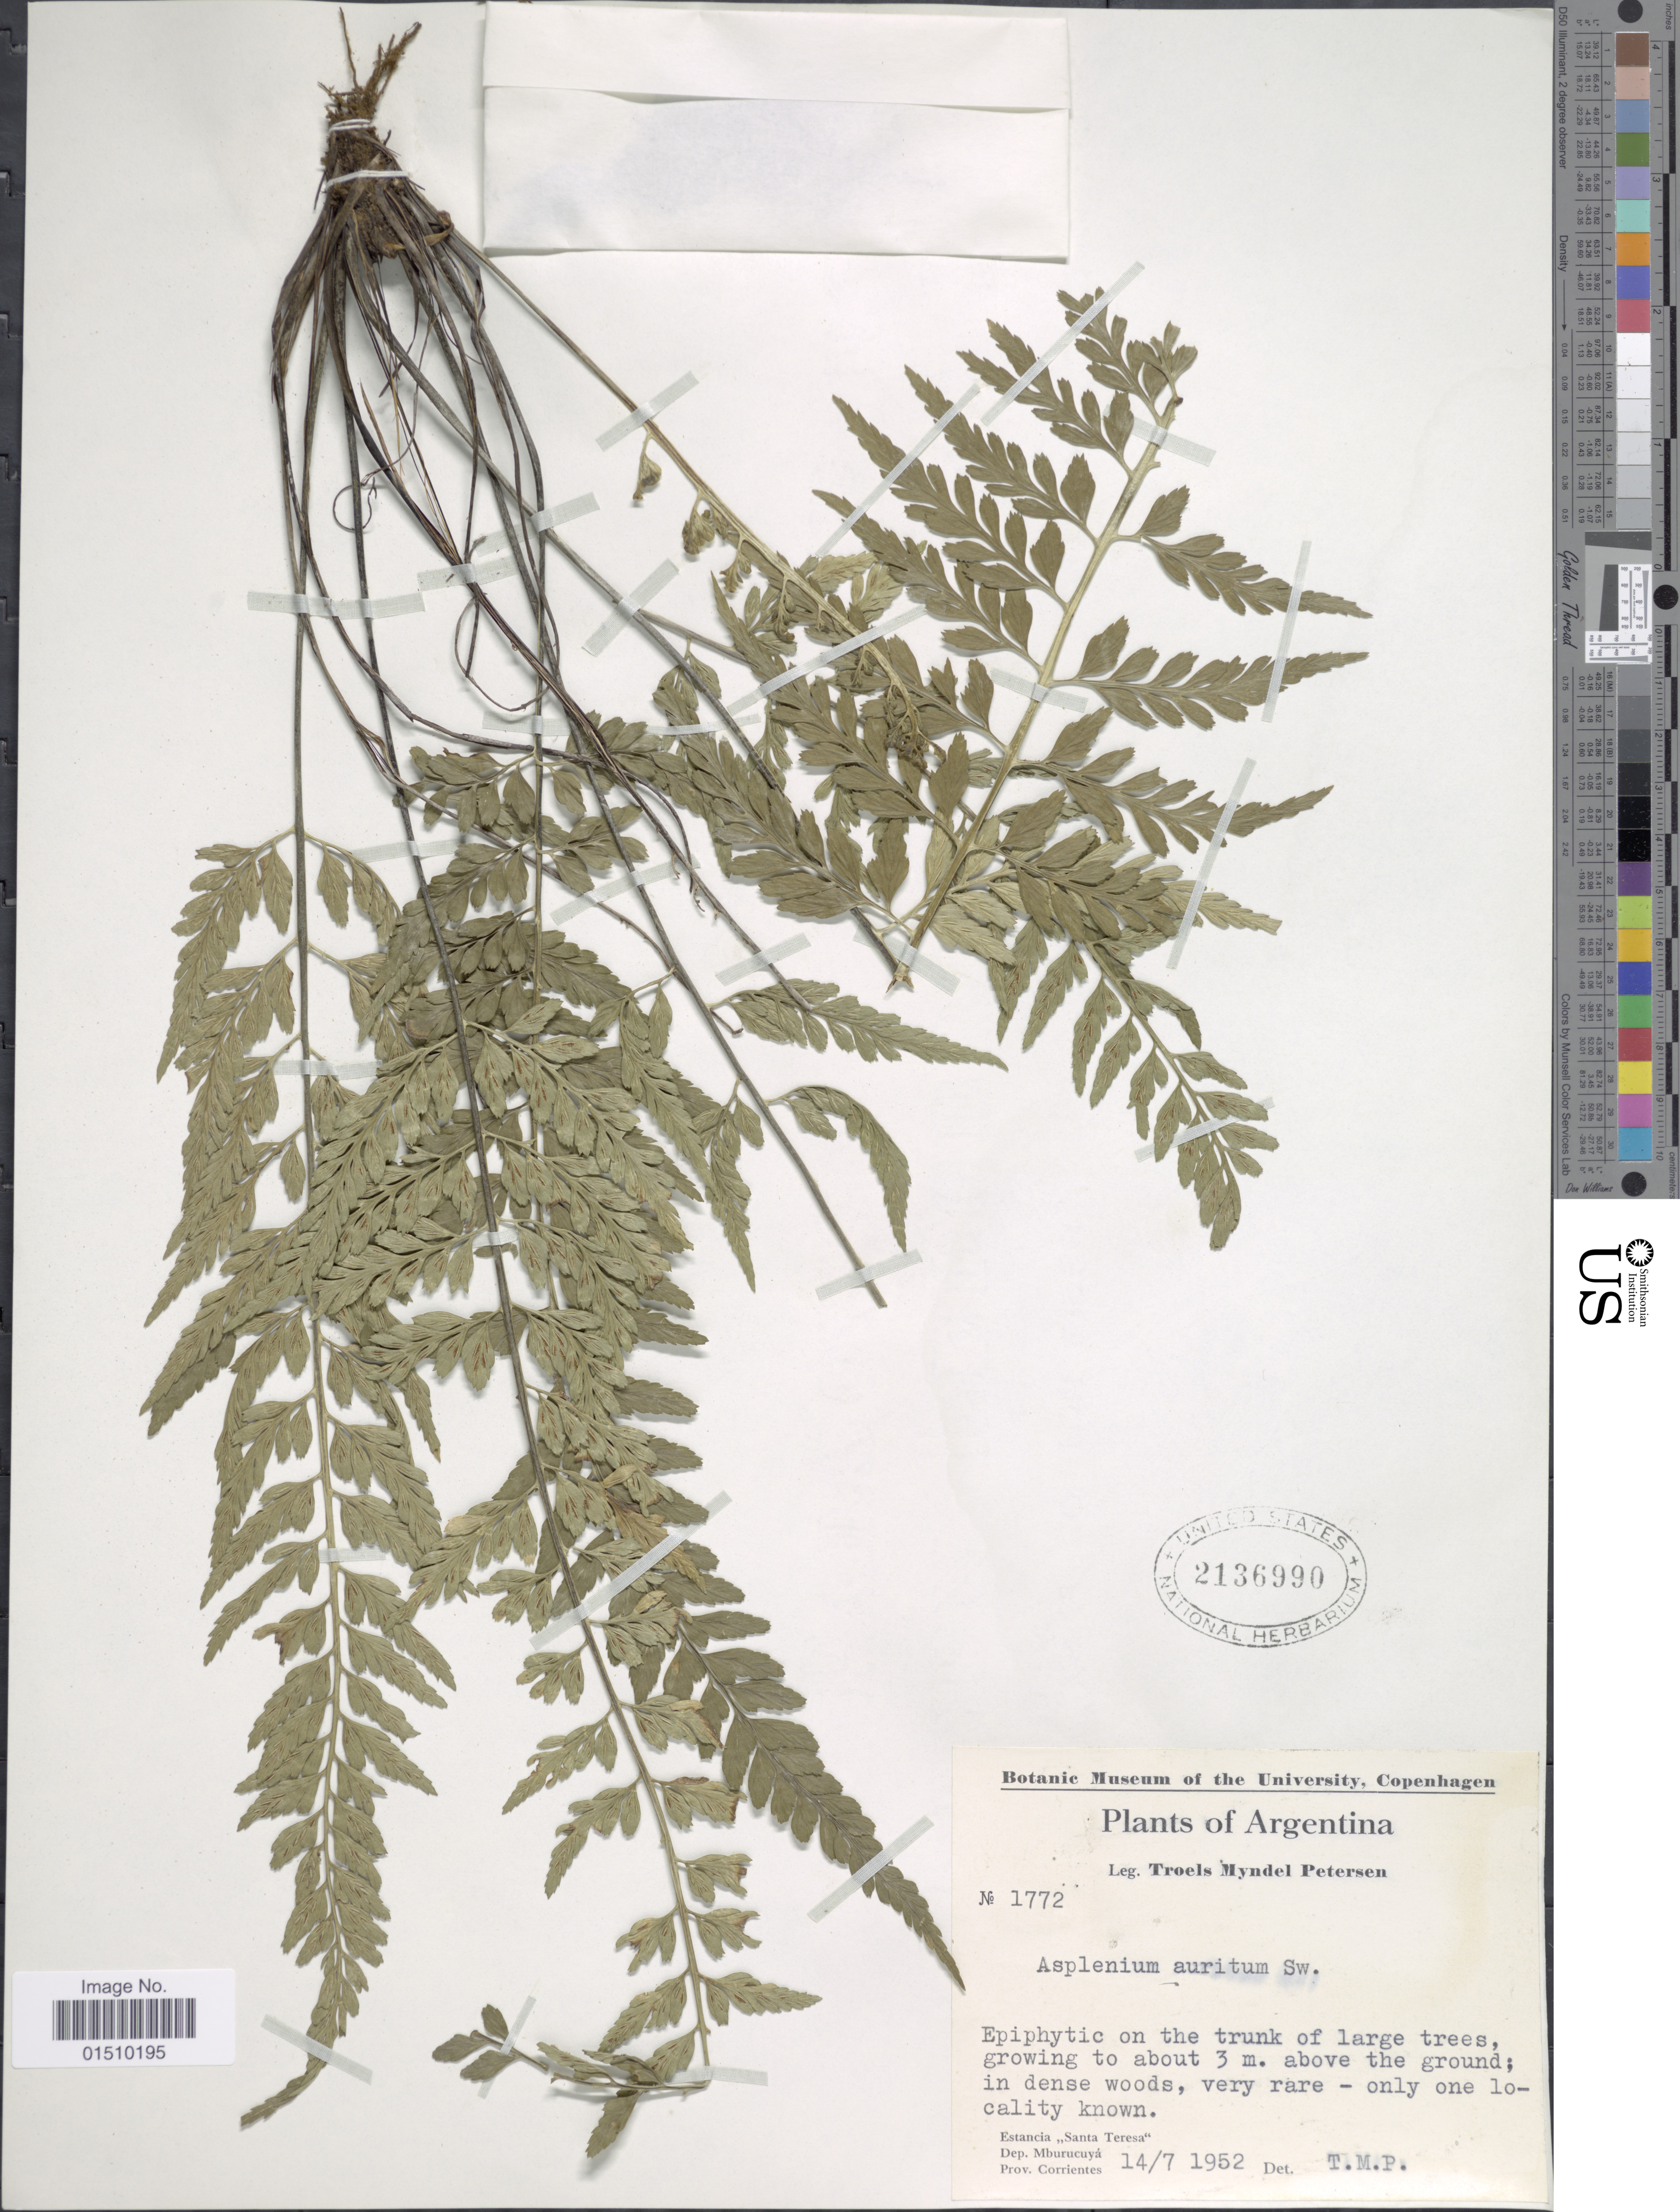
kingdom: Plantae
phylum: Tracheophyta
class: Polypodiopsida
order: Polypodiales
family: Aspleniaceae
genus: Asplenium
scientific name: Asplenium auritum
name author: Sw.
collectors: T. M. Petersen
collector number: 1772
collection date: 1952-07-14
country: Argentina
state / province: Corrientes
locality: Argentina, Estancia "Santa Teresa", Dep. Mburucuya.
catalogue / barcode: US 2136990